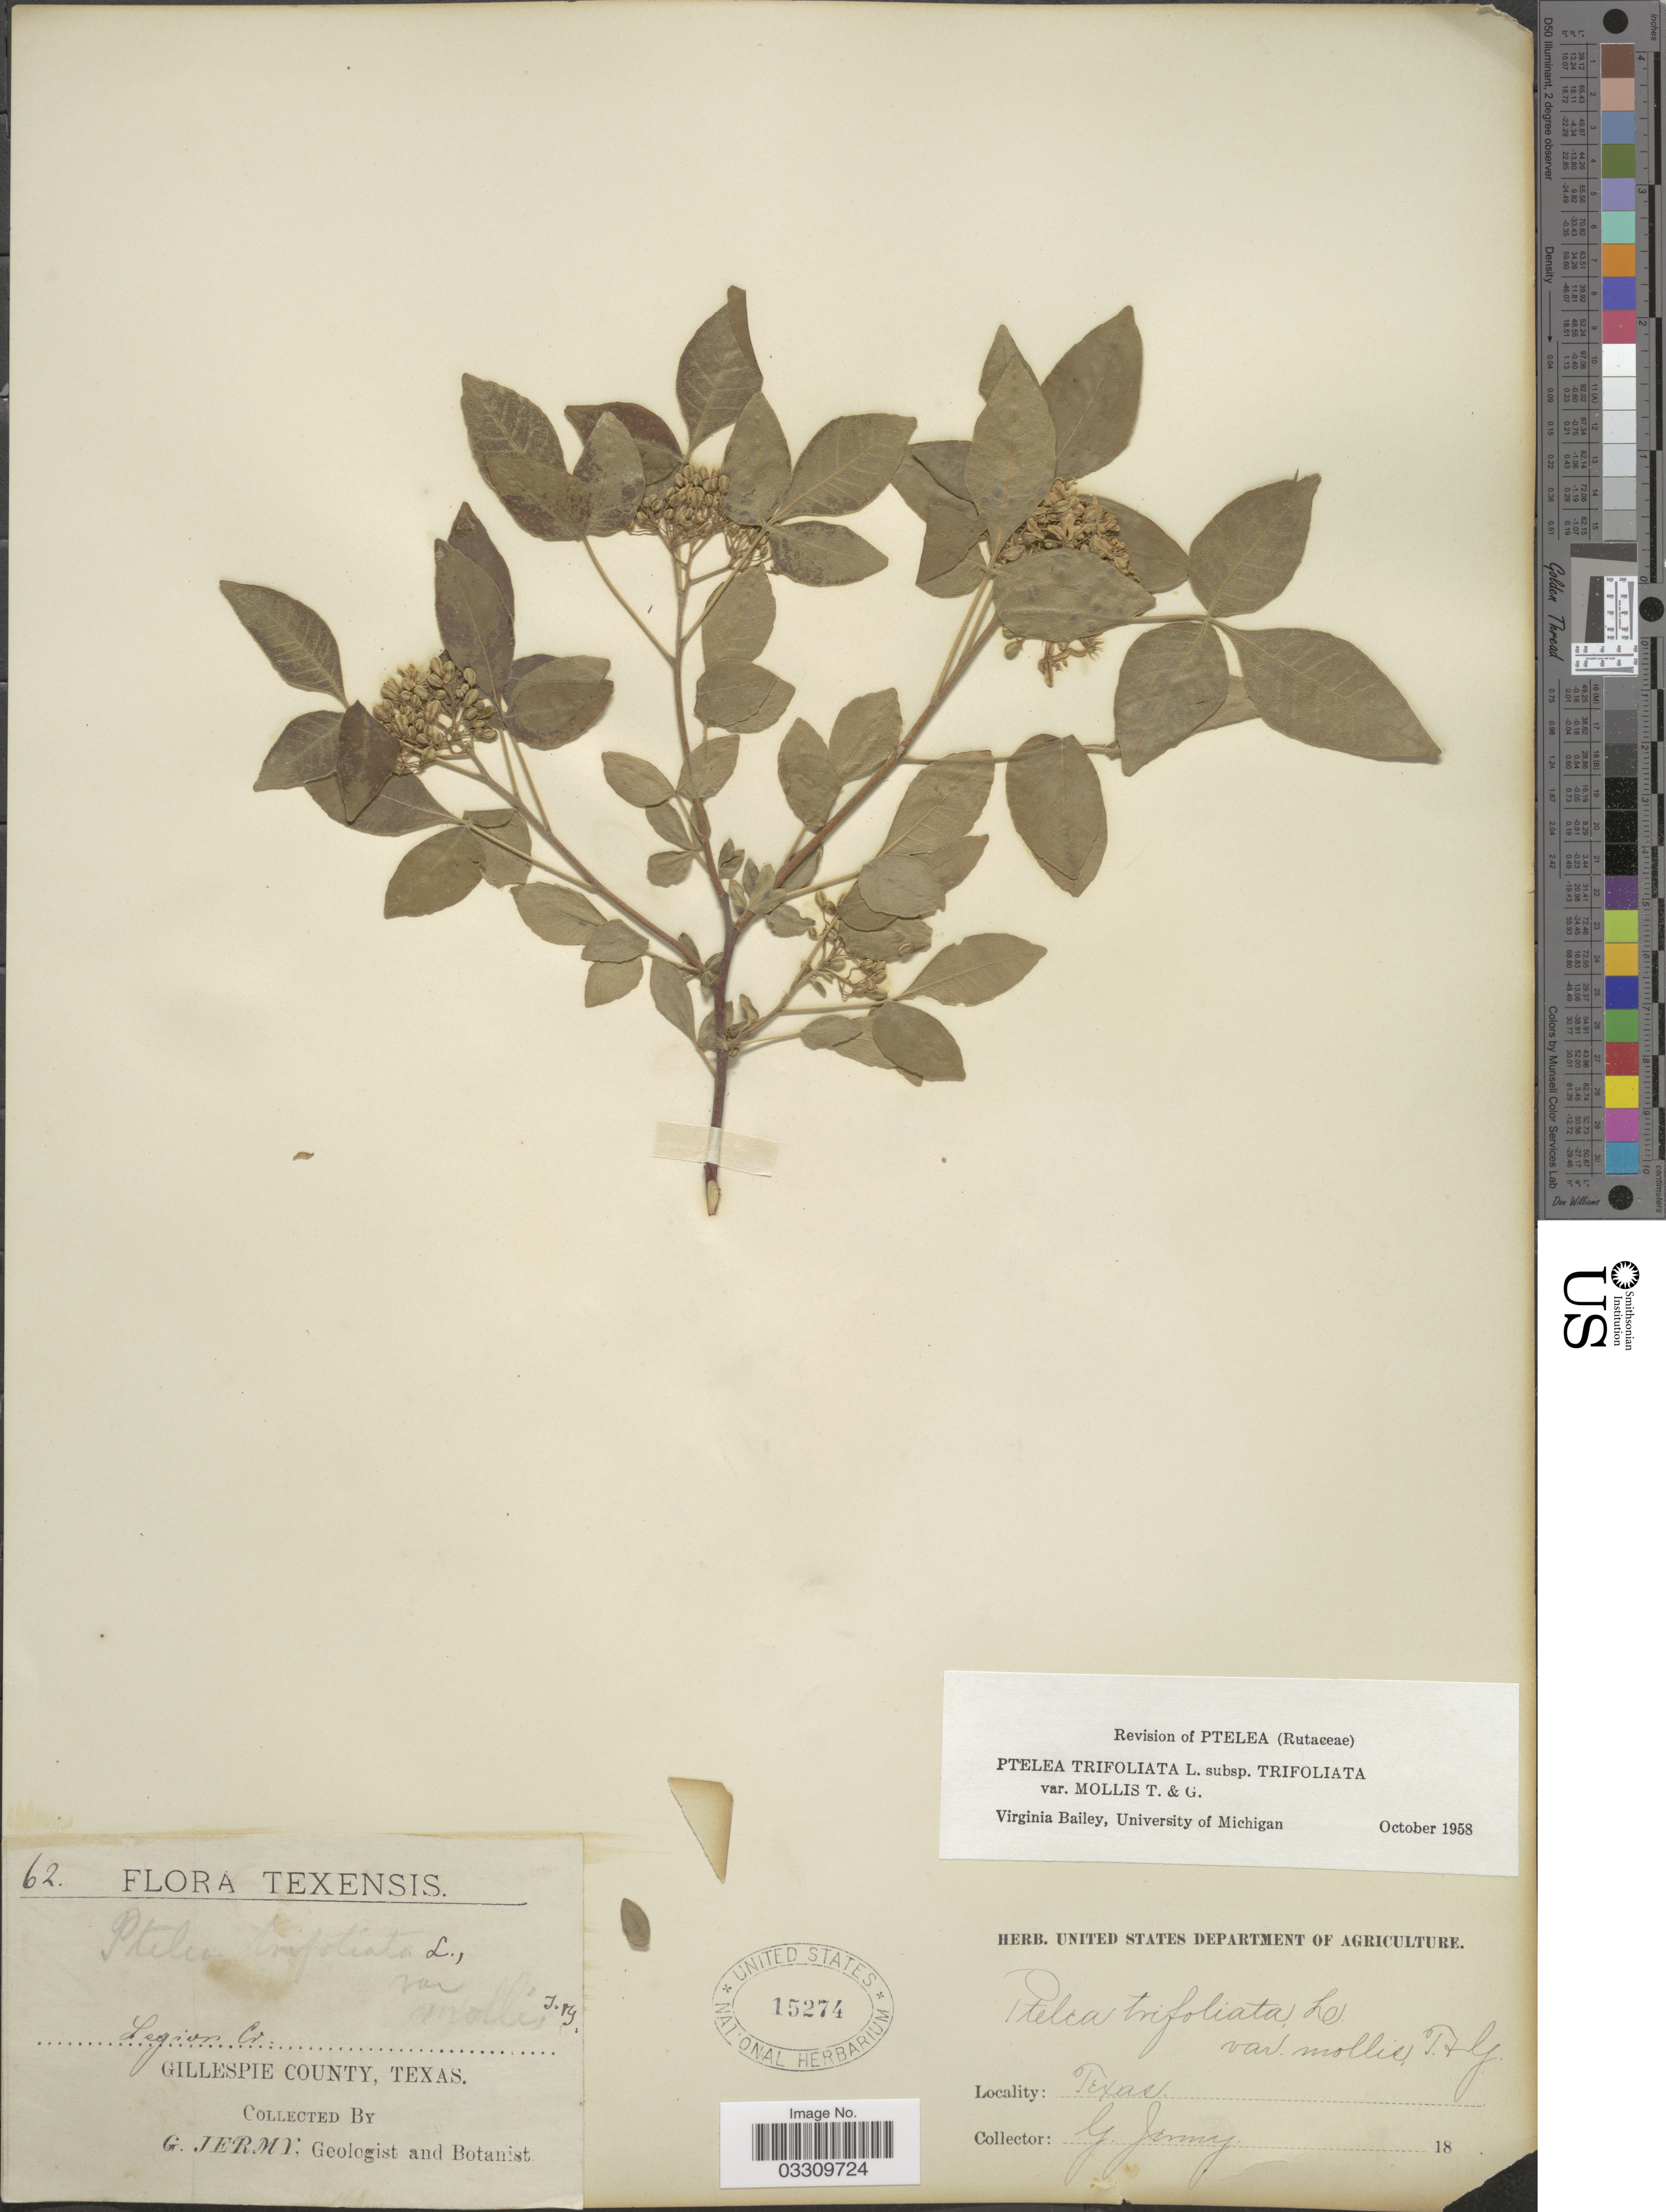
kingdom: Plantae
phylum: Tracheophyta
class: Magnoliopsida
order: Sapindales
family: Rutaceae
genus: Ptelea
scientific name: Ptelea trifoliata var. mollis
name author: Torr. & A. Gray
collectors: G. Jermy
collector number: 62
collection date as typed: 18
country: United States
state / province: Texas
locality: Legion Cr., Gillespie County. [Legion Creek]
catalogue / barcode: US 15274